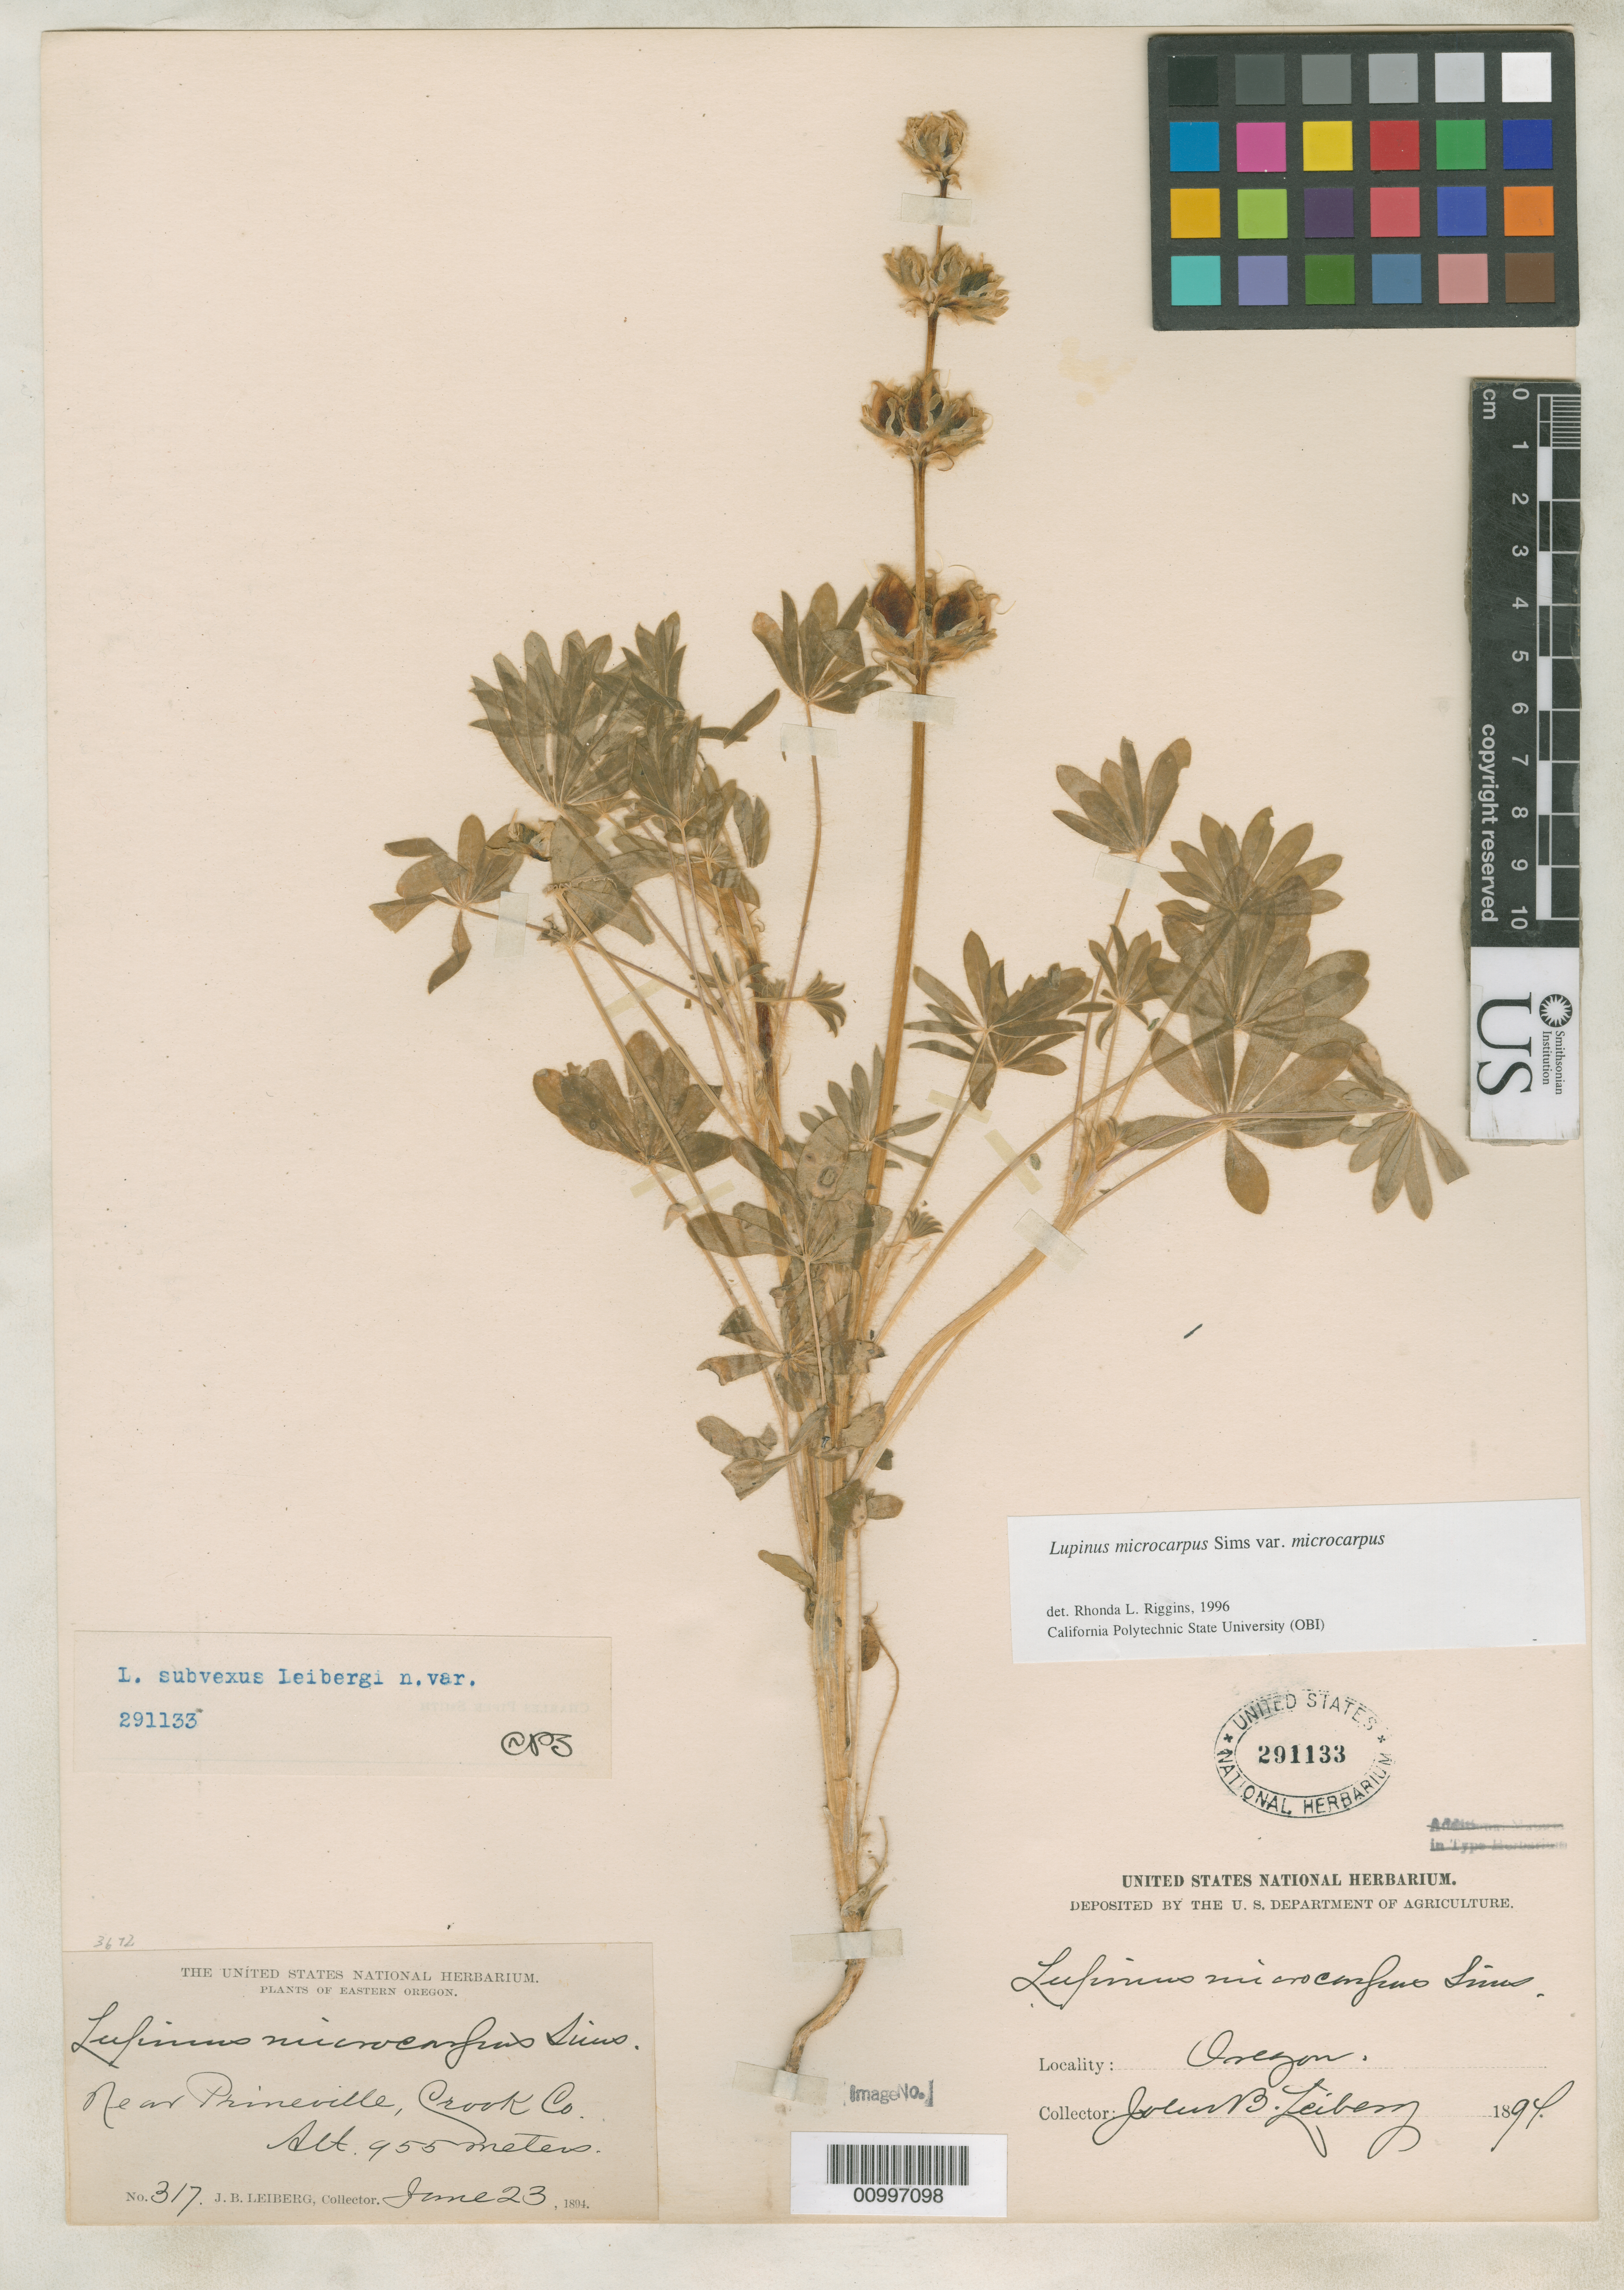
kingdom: Plantae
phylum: Tracheophyta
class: Magnoliopsida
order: Fabales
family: Fabaceae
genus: Lupinus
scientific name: Lupinus subvexus var. leibergii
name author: C.P. Sm.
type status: Isotype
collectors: J. Leiberg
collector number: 317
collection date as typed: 23 Jun 1894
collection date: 1894-06-23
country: United States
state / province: Oregon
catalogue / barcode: US 291133